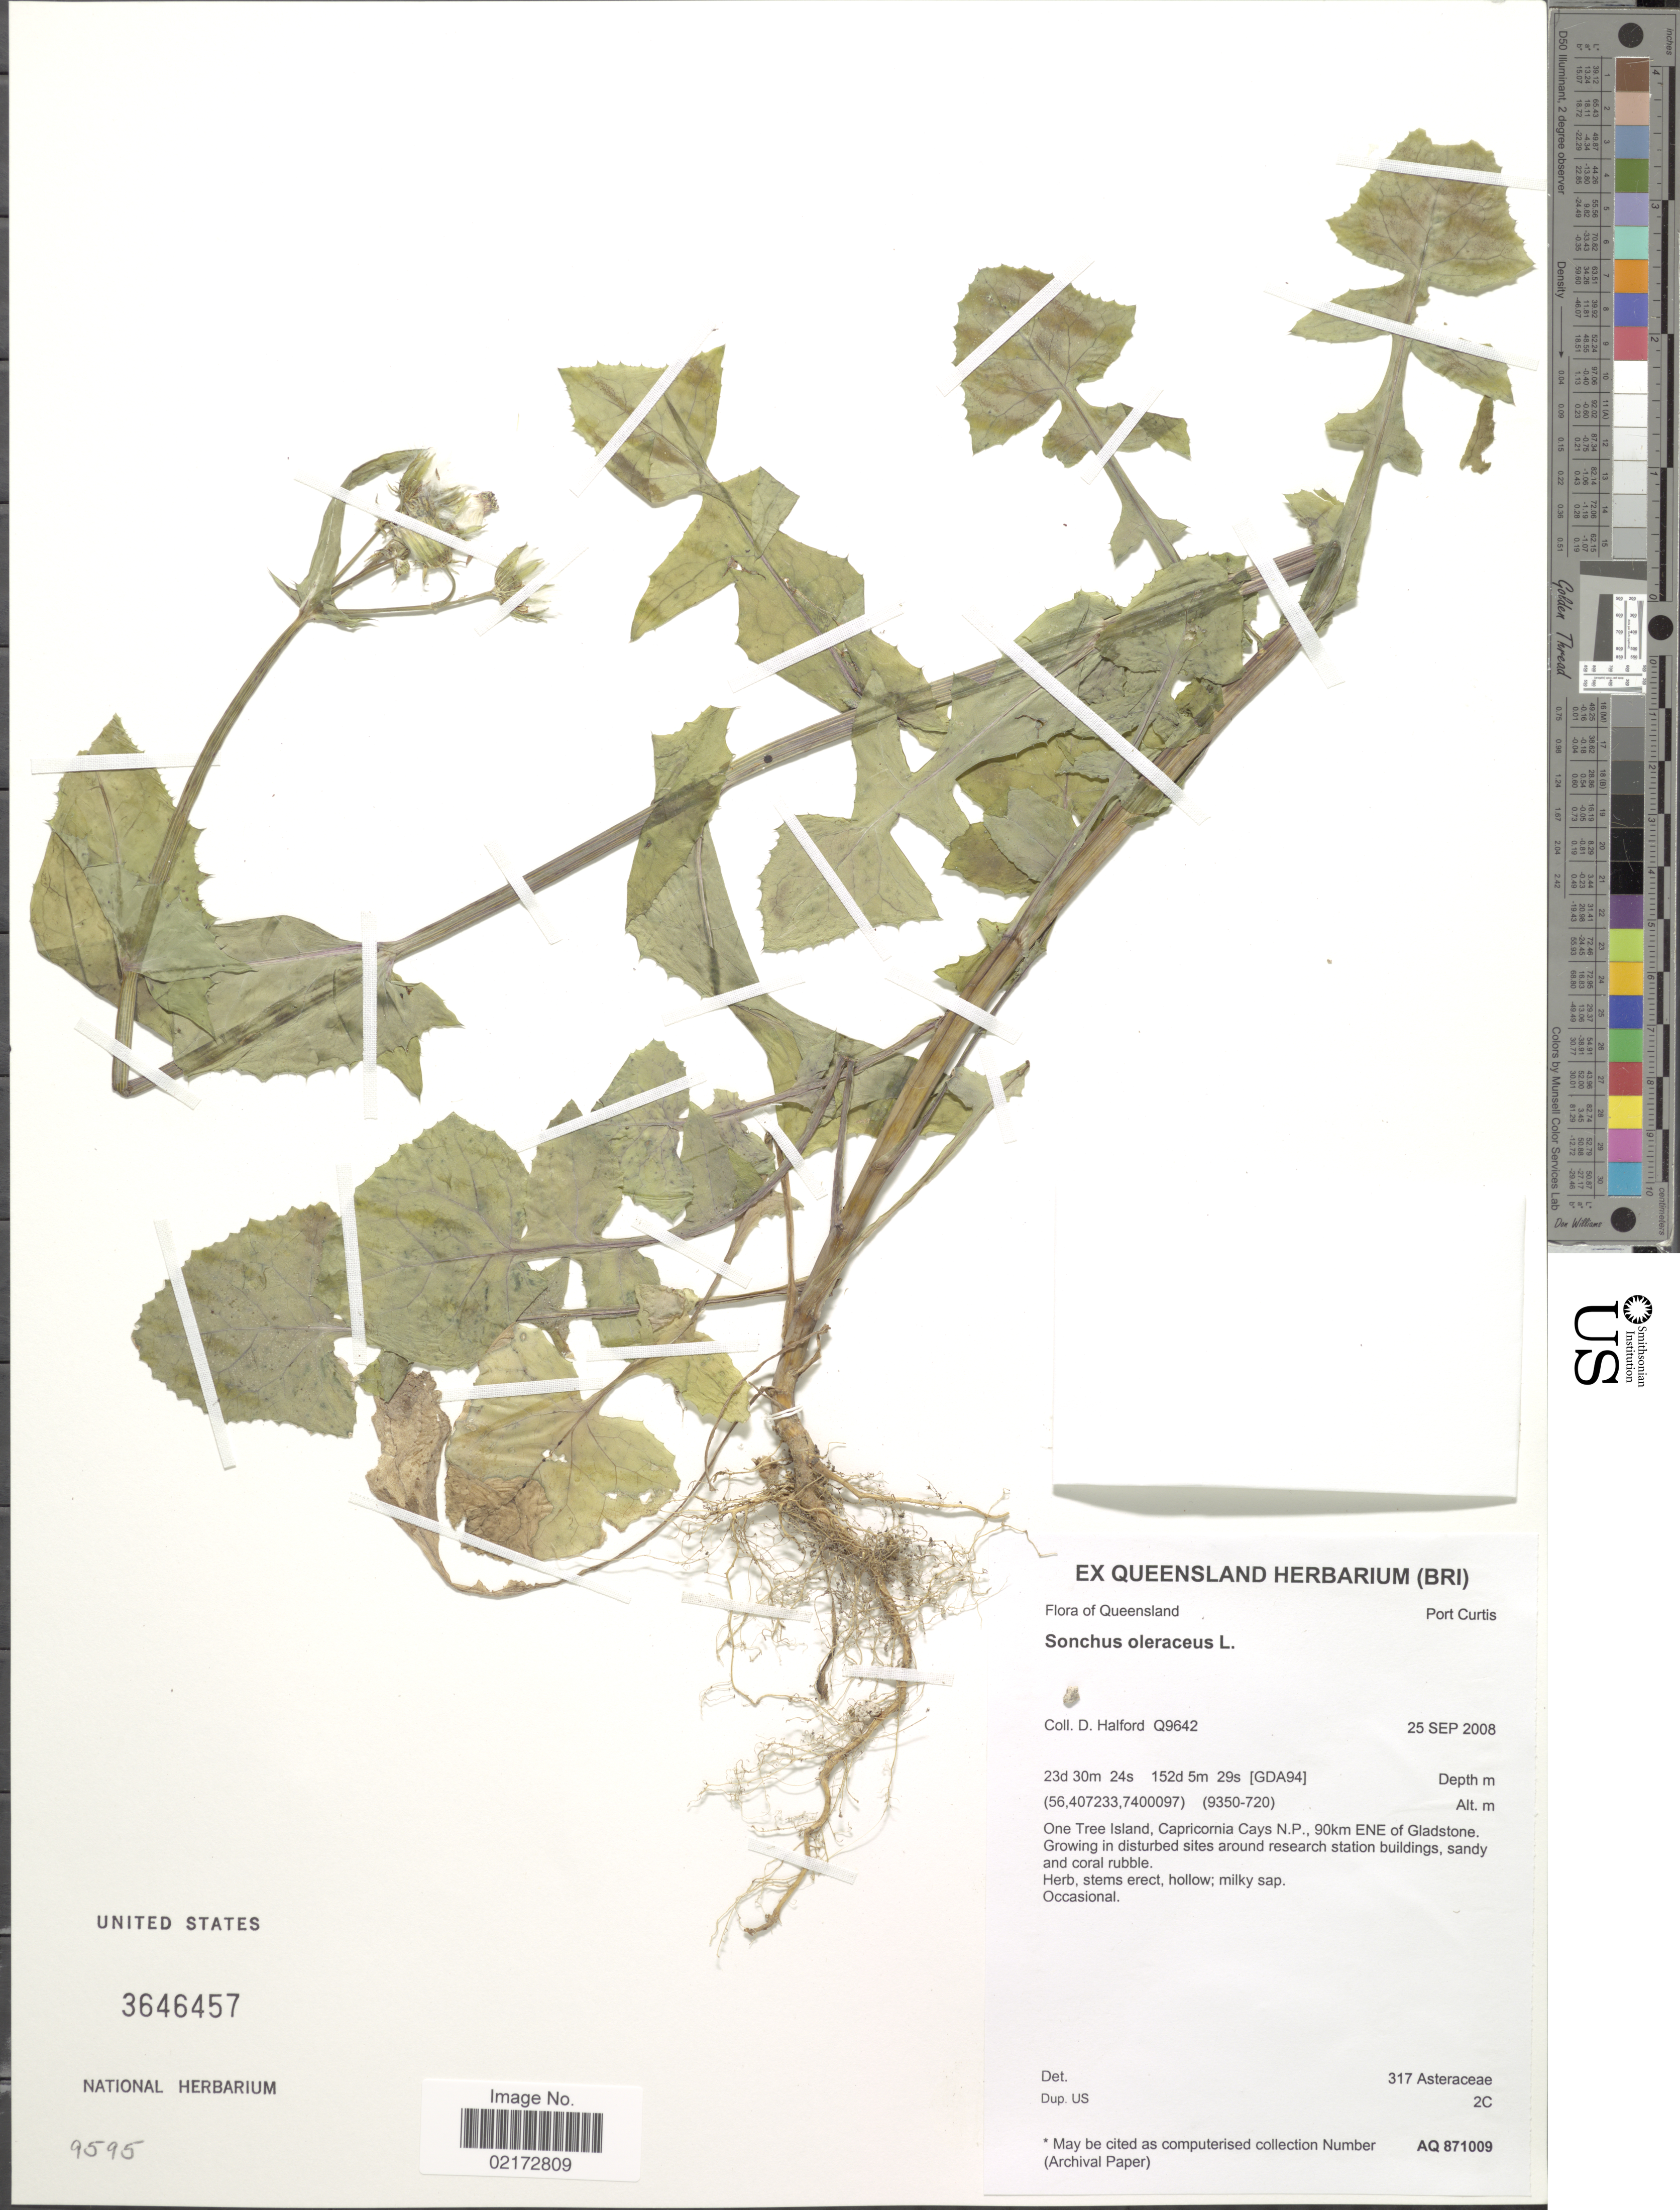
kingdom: Plantae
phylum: Tracheophyta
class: Magnoliopsida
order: Asterales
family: Asteraceae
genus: Sonchus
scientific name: Sonchus oleraceus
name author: L.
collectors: D. A. Halford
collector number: Q9642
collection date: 2008-09-25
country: Australia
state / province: Queensland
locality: Queensland. Port Curtis. One Tree Island, Capricornia Cays N.P., 90km ENE of Gladstone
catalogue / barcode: US 3646457